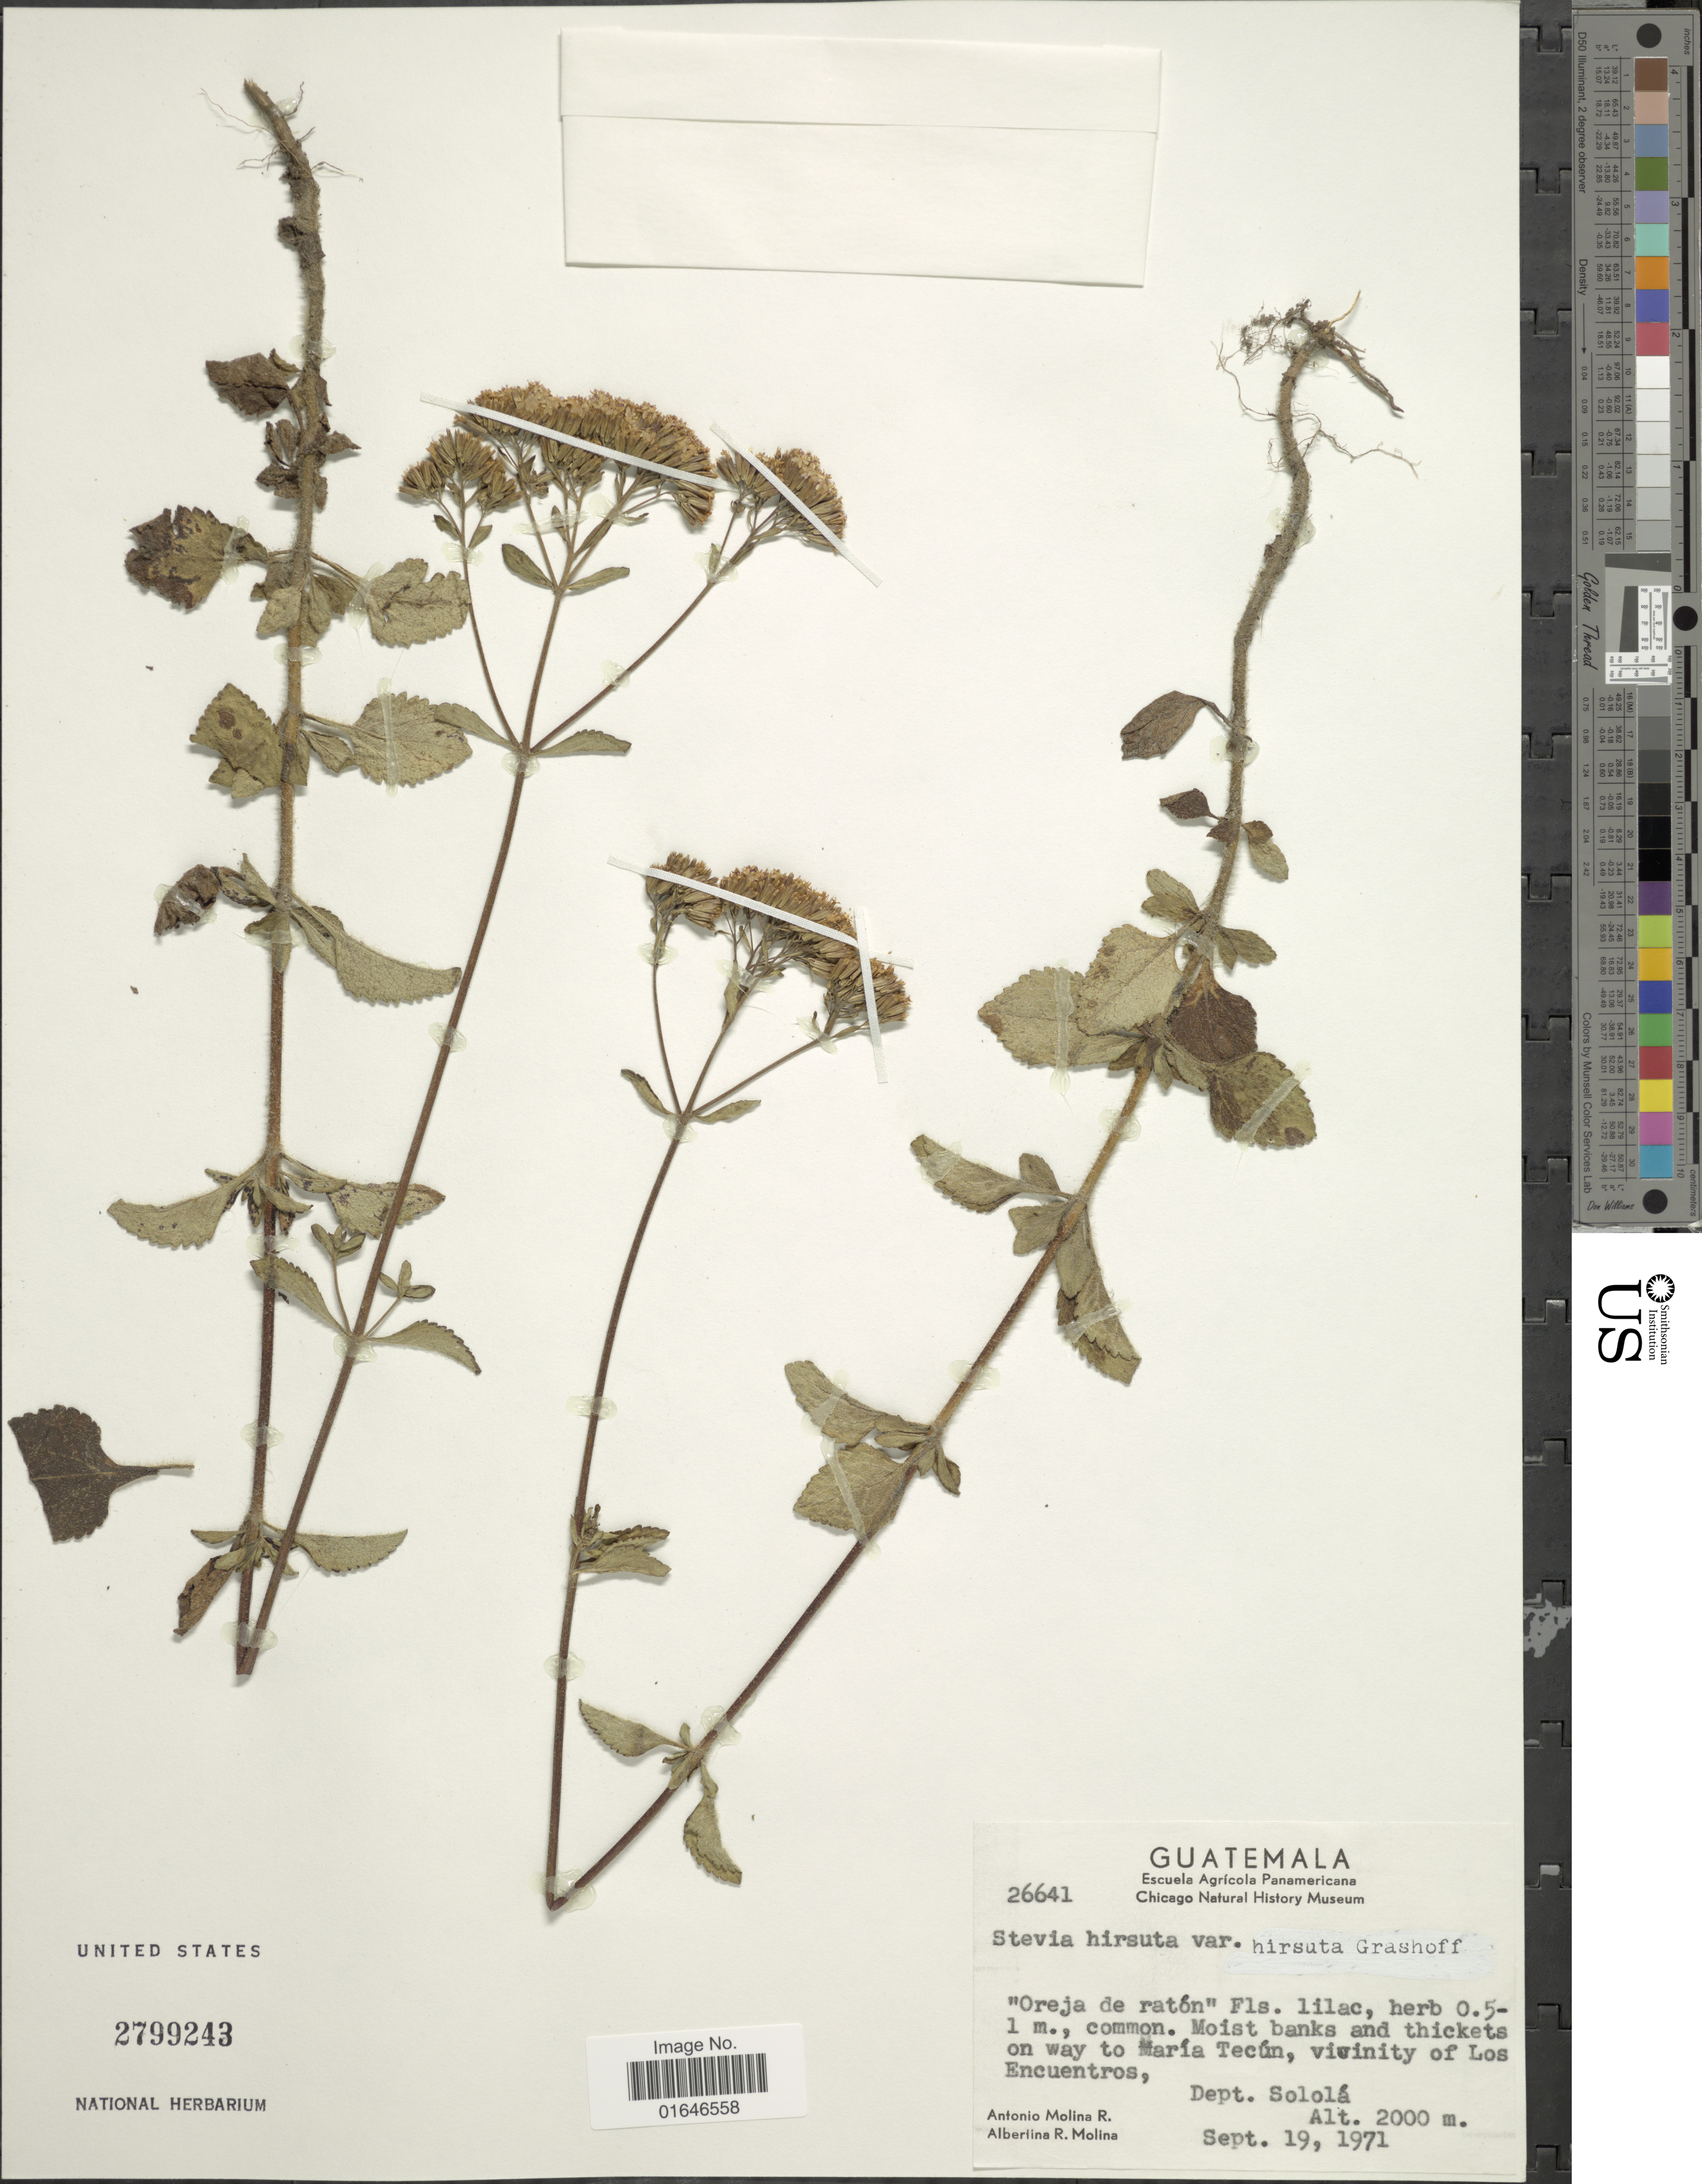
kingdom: Plantae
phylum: Tracheophyta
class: Magnoliopsida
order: Asterales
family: Asteraceae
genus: Stevia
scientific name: Stevia hirsuta var. hirsuta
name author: DC.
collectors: A. Molina R. & A. R. Molina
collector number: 26641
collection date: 1971-09-19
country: Guatemala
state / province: Sololá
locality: On way to Maria Tecun, vicinity of Los Encuentros, Dept. Solola.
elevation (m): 2000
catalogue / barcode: US 2799243